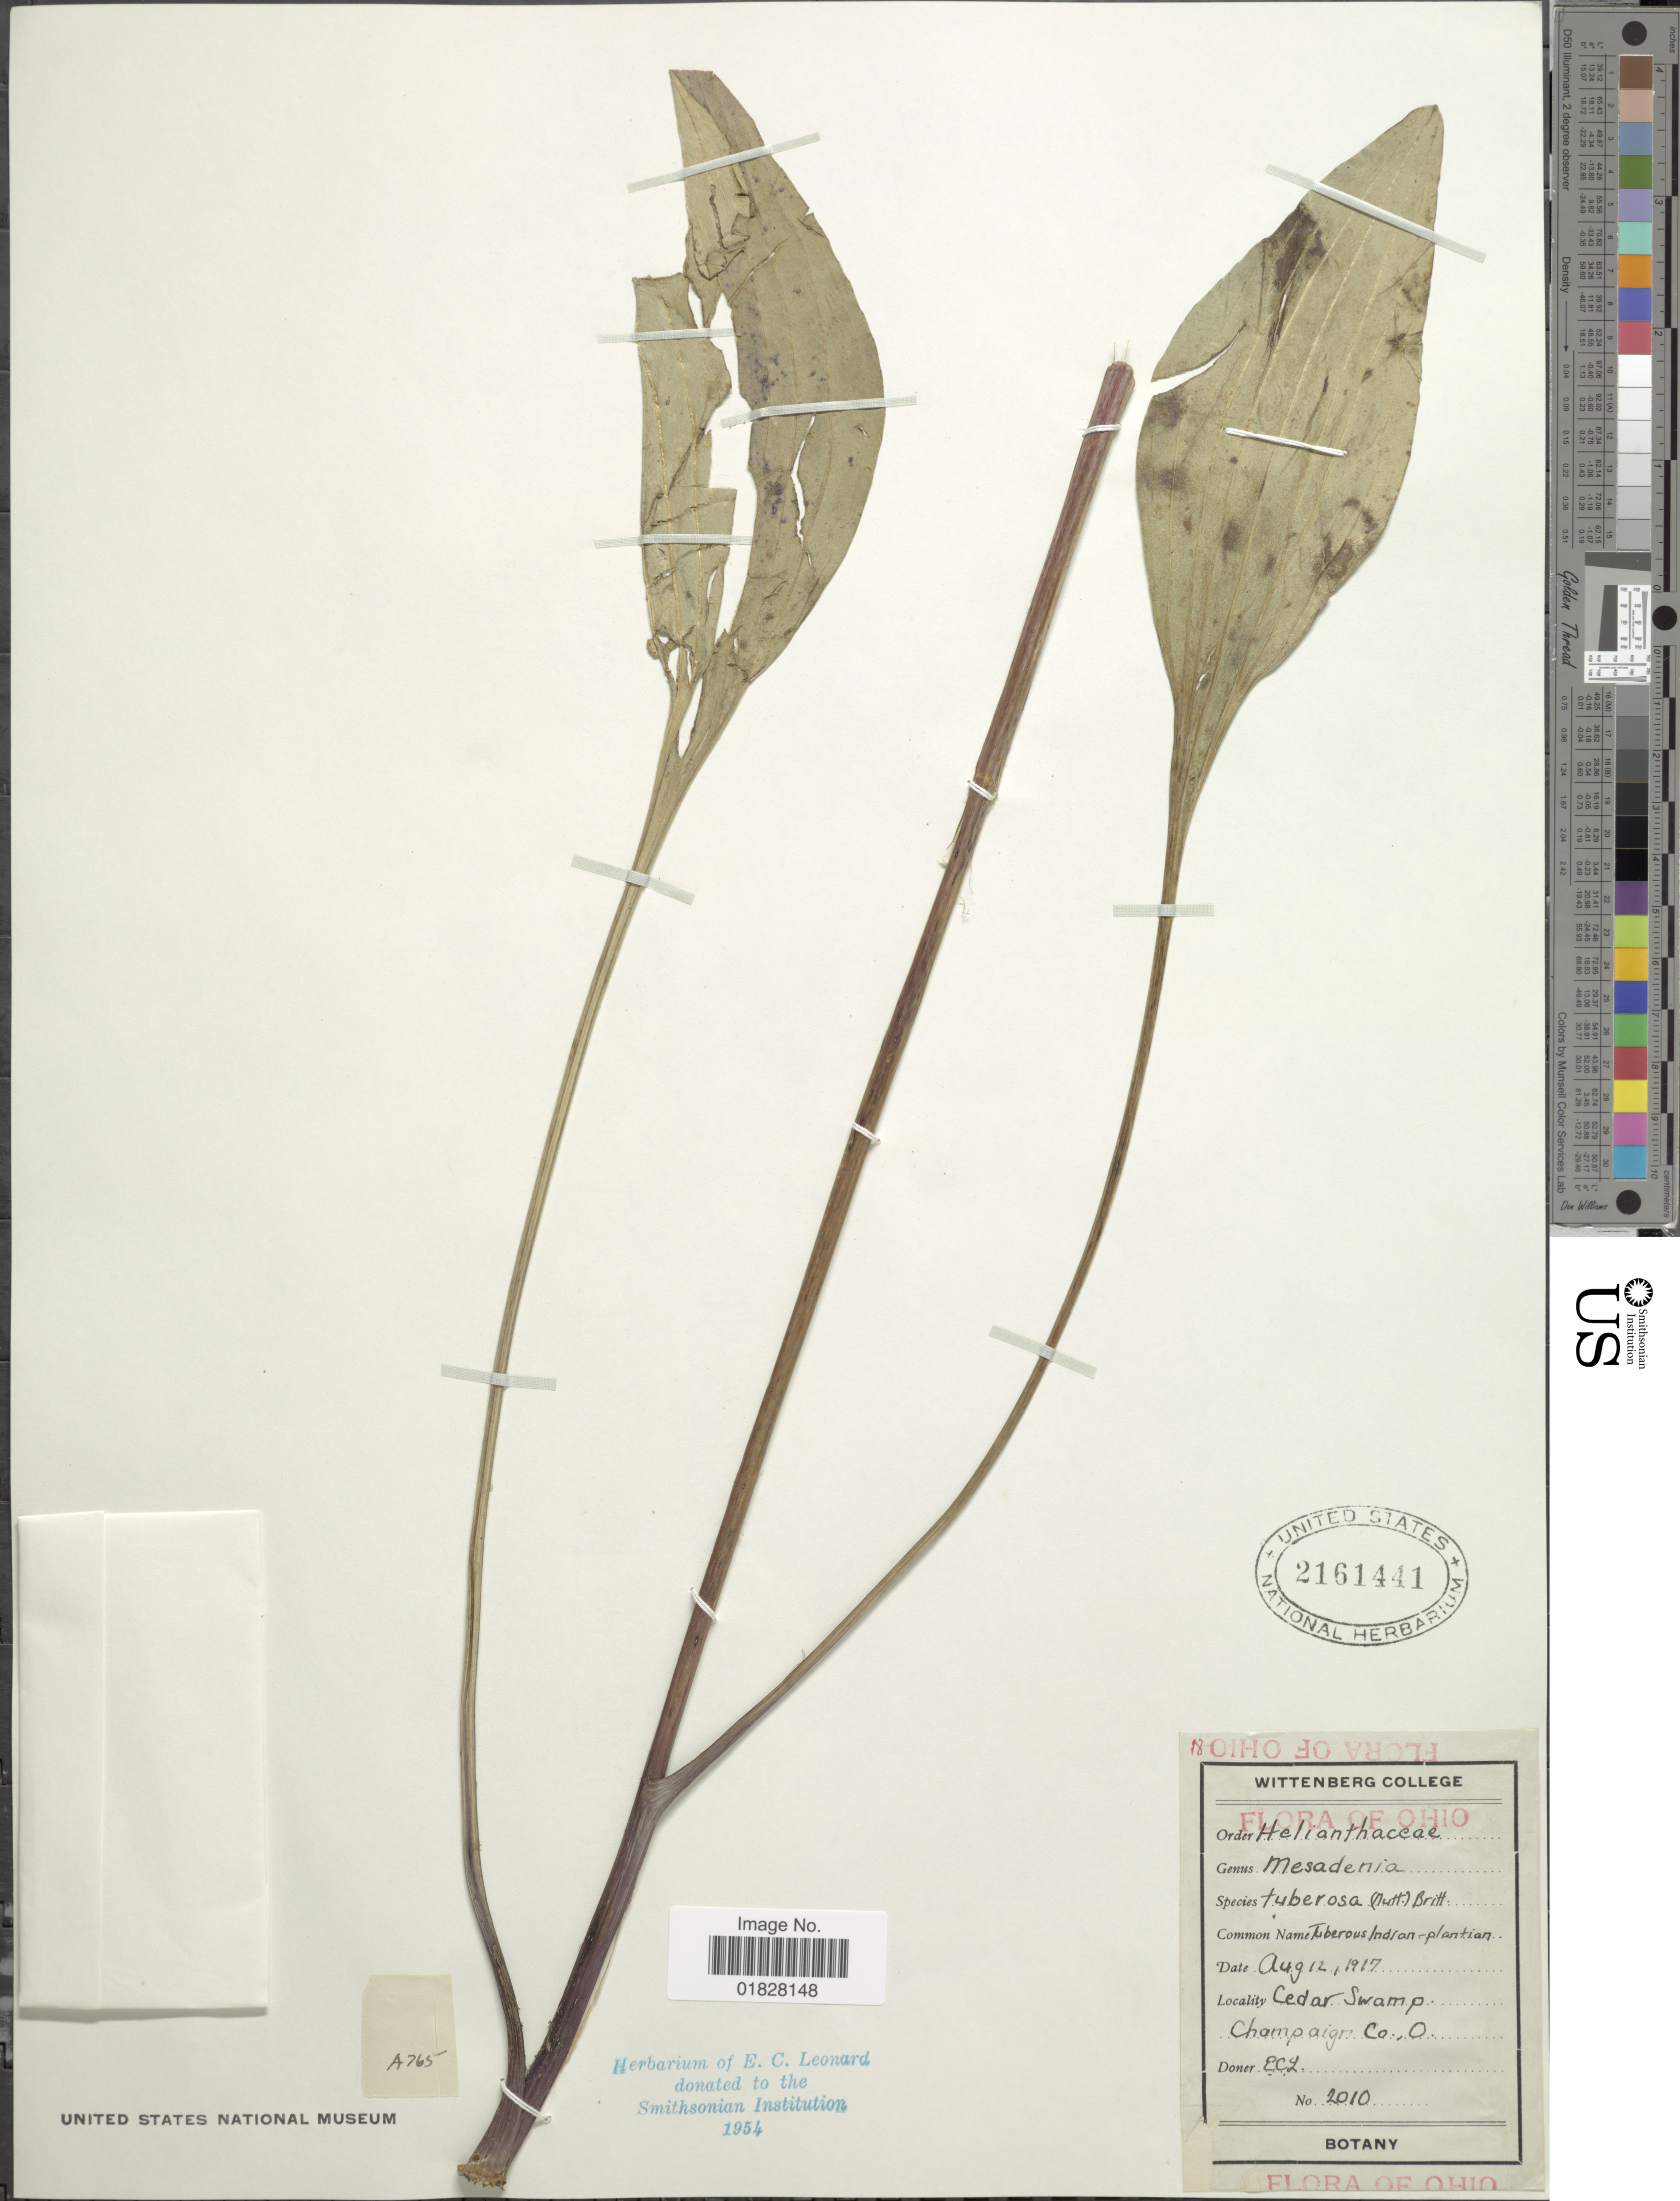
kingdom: Plantae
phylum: Tracheophyta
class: Magnoliopsida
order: Asterales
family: Asteraceae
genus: Arnoglossum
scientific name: Arnoglossum plantagineum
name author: Raf.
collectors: E. C. Leonard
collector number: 2010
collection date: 1917-08-12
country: United States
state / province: Ohio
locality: Cedar Swamp. Champaign Co., O.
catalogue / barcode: US 2161441